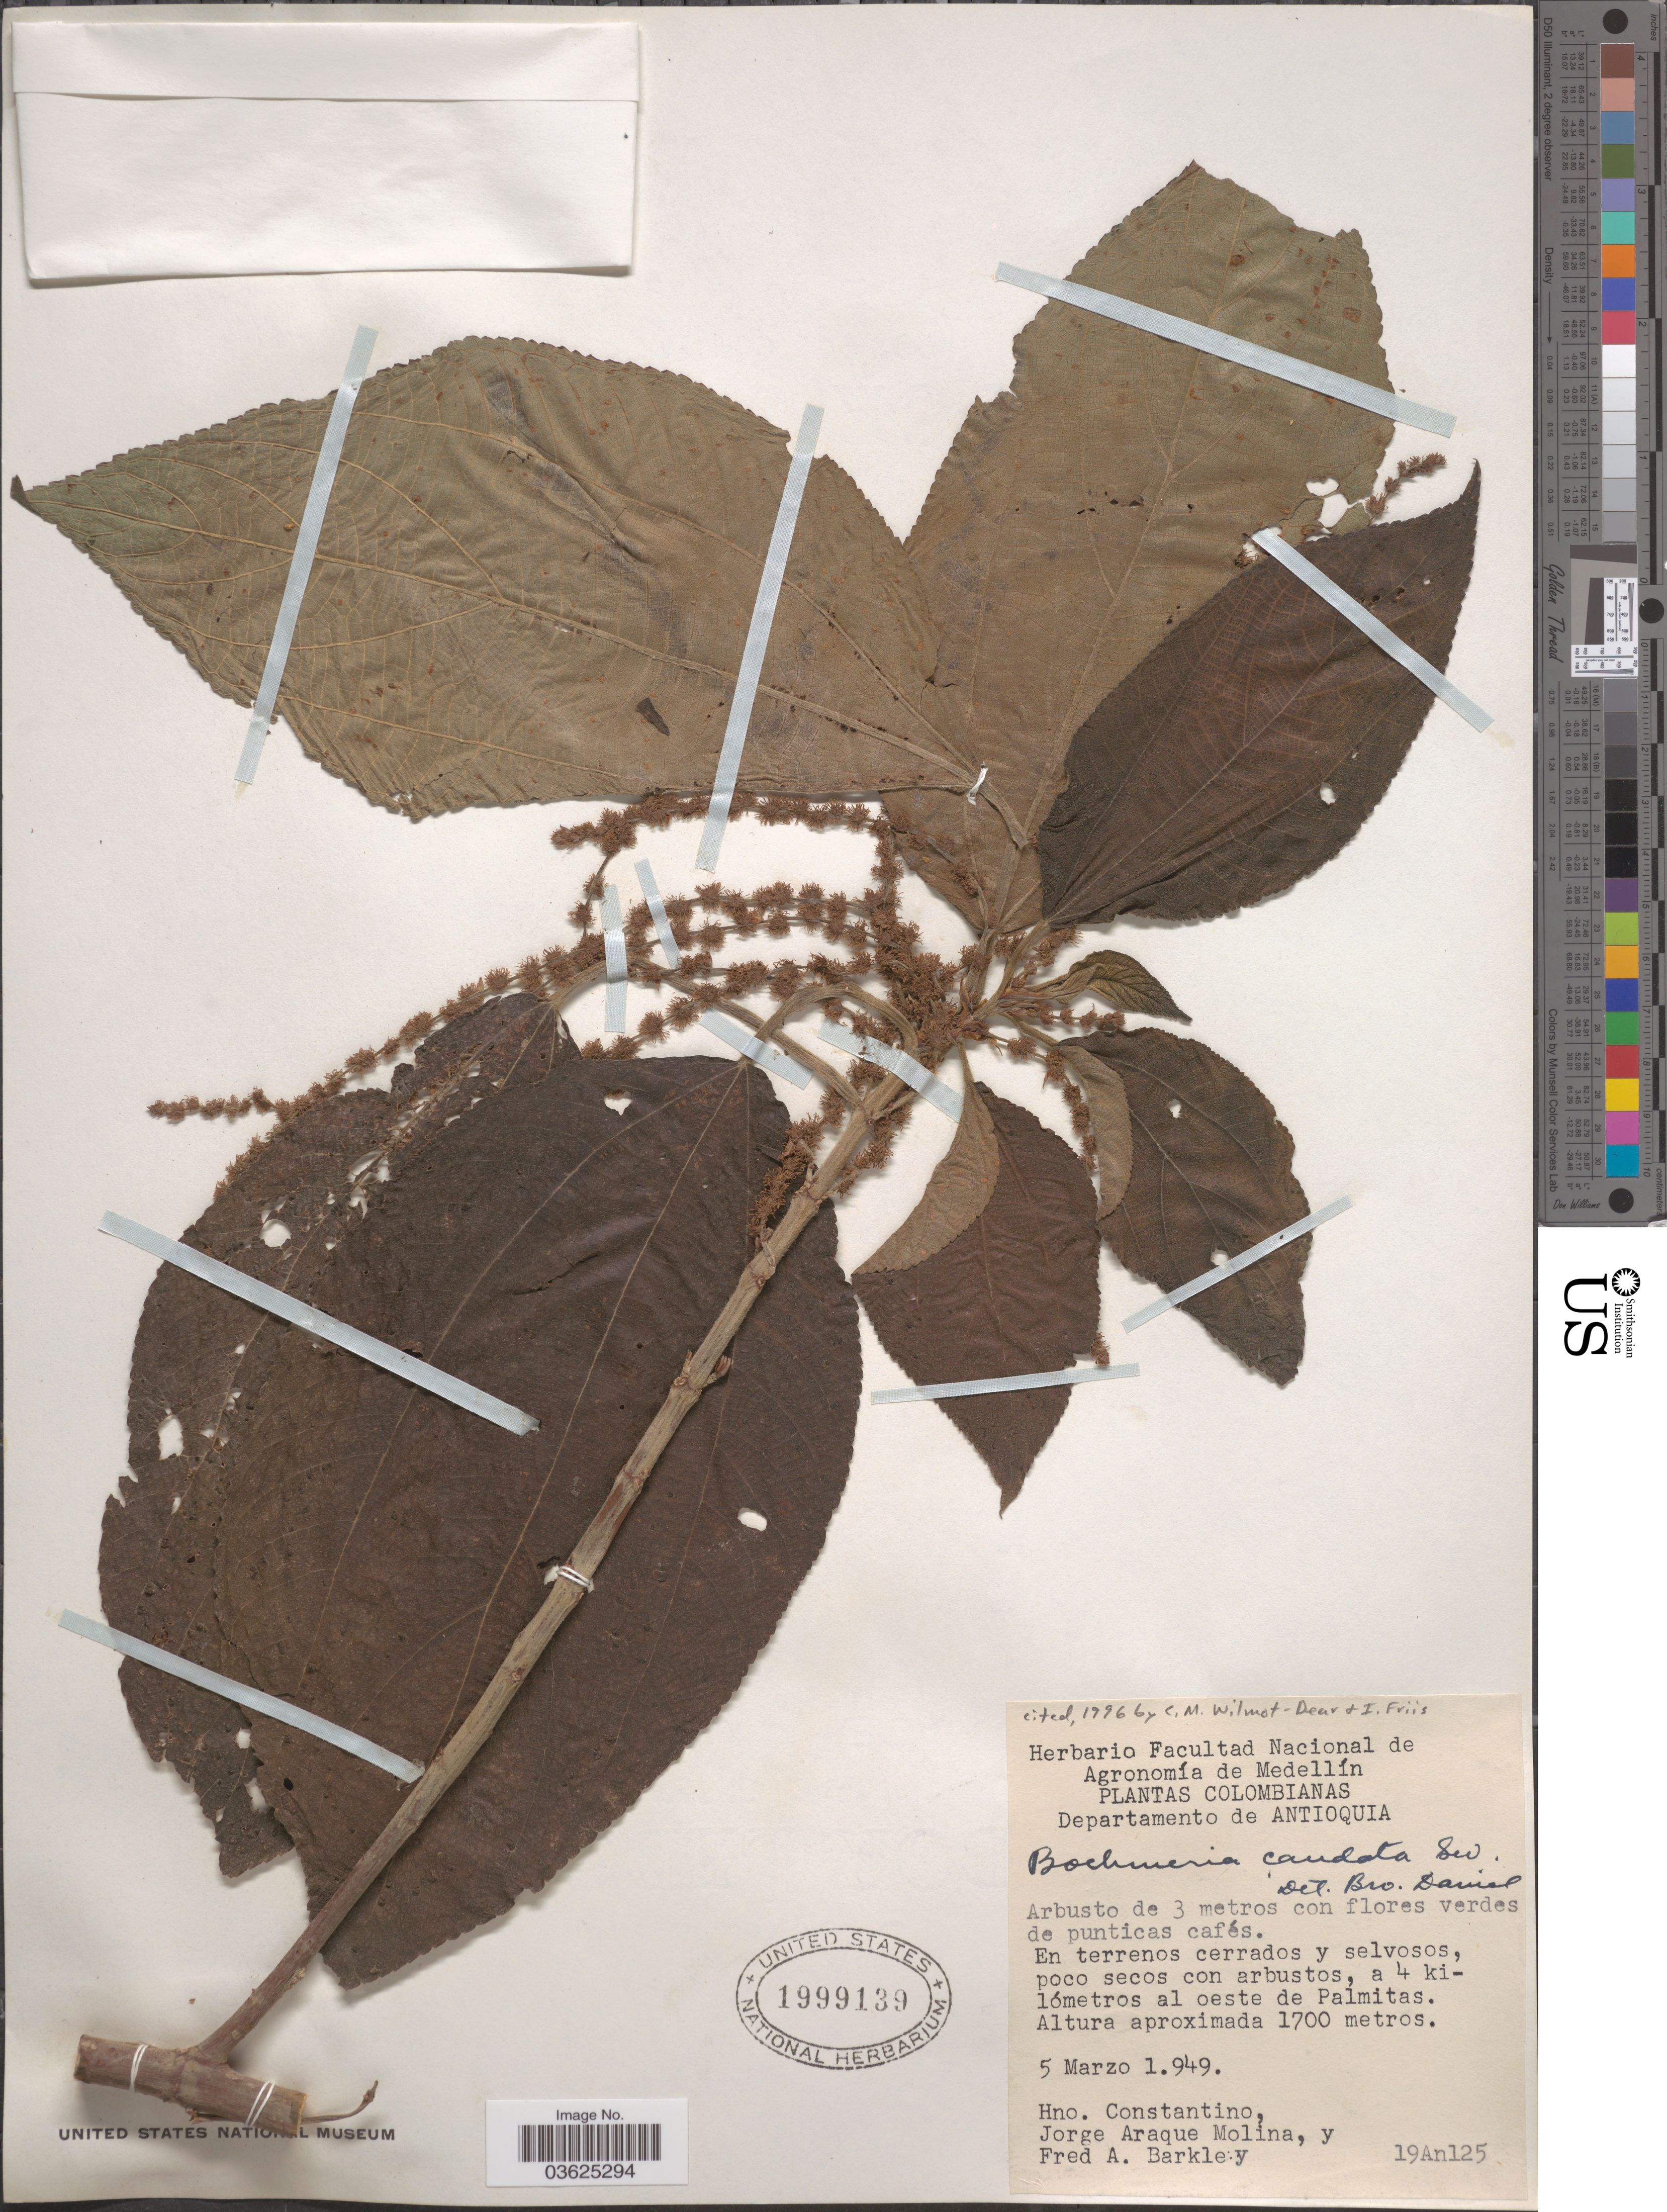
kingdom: Plantae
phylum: Tracheophyta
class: Magnoliopsida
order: Rosales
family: Urticaceae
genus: Boehmeria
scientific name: Boehmeria caudata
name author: Sw.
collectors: H. Constantino, J. A. Molina & F. A. Barkley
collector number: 19An125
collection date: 1949-03-05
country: Colombia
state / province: Antioquia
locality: Departamento de Antioquia. A 4 kilómetros al oeste de Palmitas.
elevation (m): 1700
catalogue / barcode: US 1999139